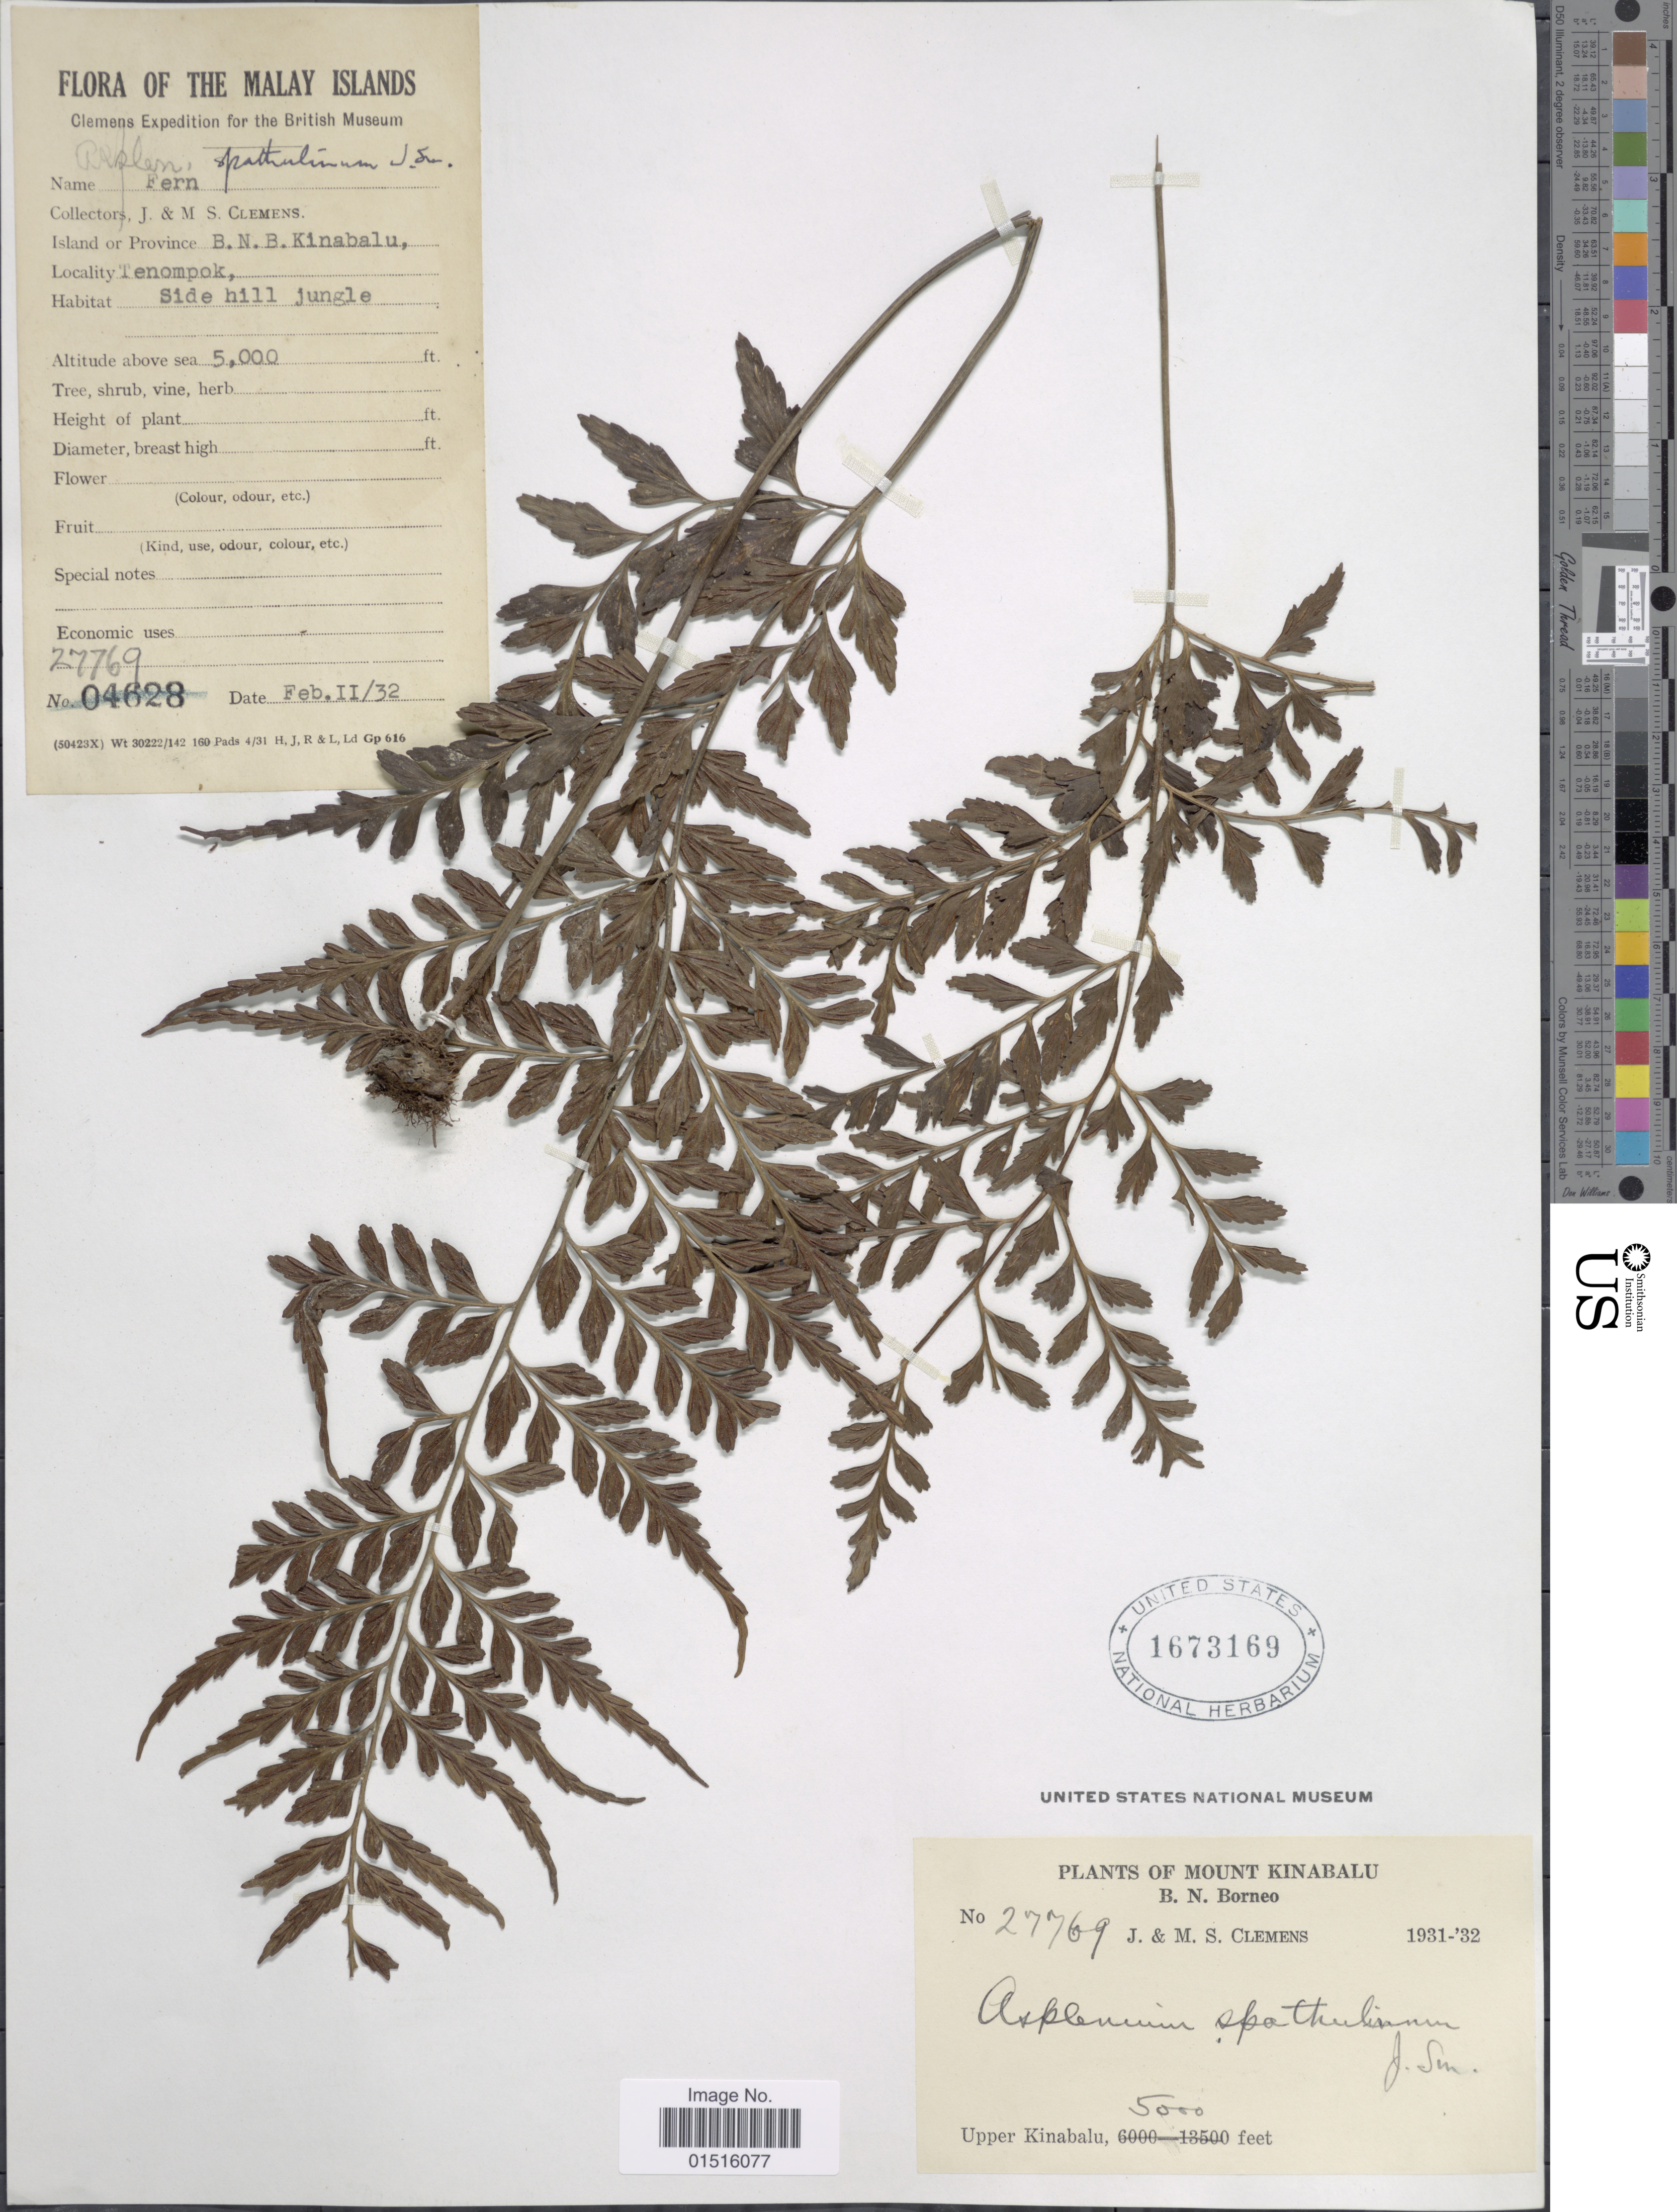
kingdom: Plantae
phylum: Tracheophyta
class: Polypodiopsida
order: Polypodiales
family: Aspleniaceae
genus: Asplenium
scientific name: Asplenium affine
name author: Sw.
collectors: J. Clemens & M. S. Clemens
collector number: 27769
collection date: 1931/1932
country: Malaysia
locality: Plants of Mount Kinabalu, B. N. Borneo, Tenompok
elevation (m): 1524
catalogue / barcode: US 1673169